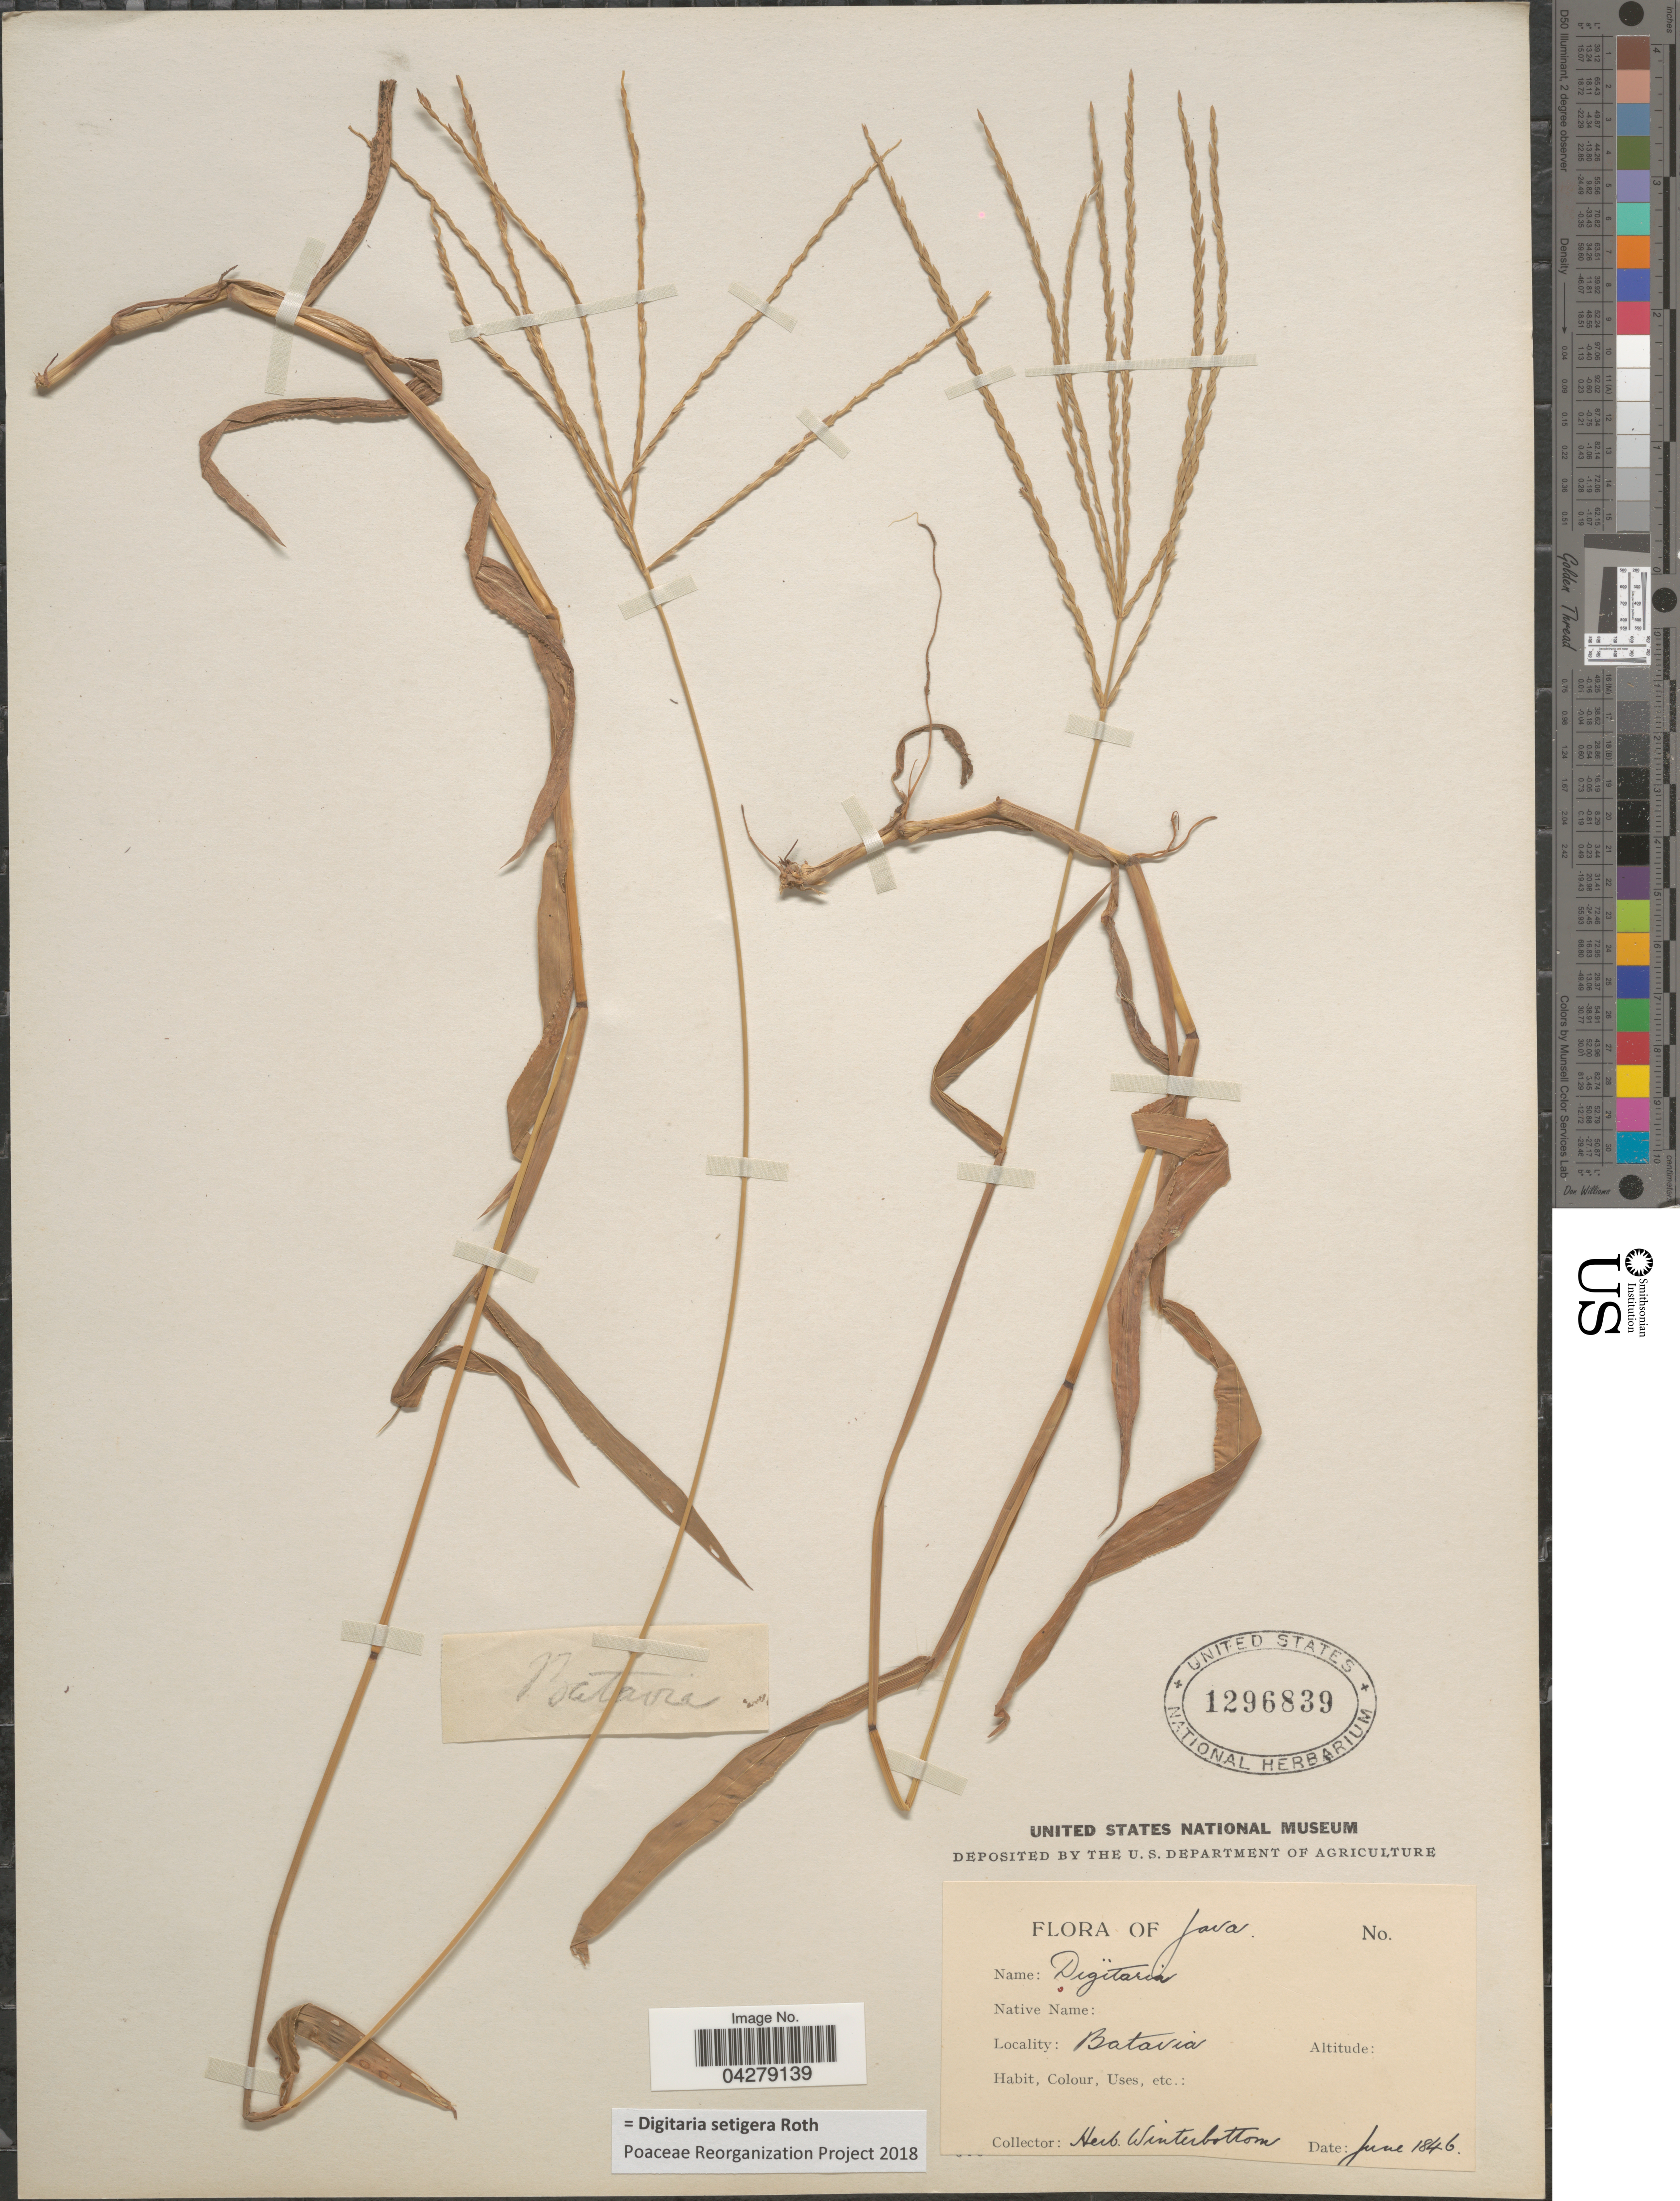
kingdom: Plantae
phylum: Tracheophyta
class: Liliopsida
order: Poales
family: Poaceae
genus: Digitaria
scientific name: Digitaria setigera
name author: Roth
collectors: ex Herb. Winterbottom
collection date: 1846-06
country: Indonesia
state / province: Java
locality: Batavia.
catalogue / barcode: US 1296839